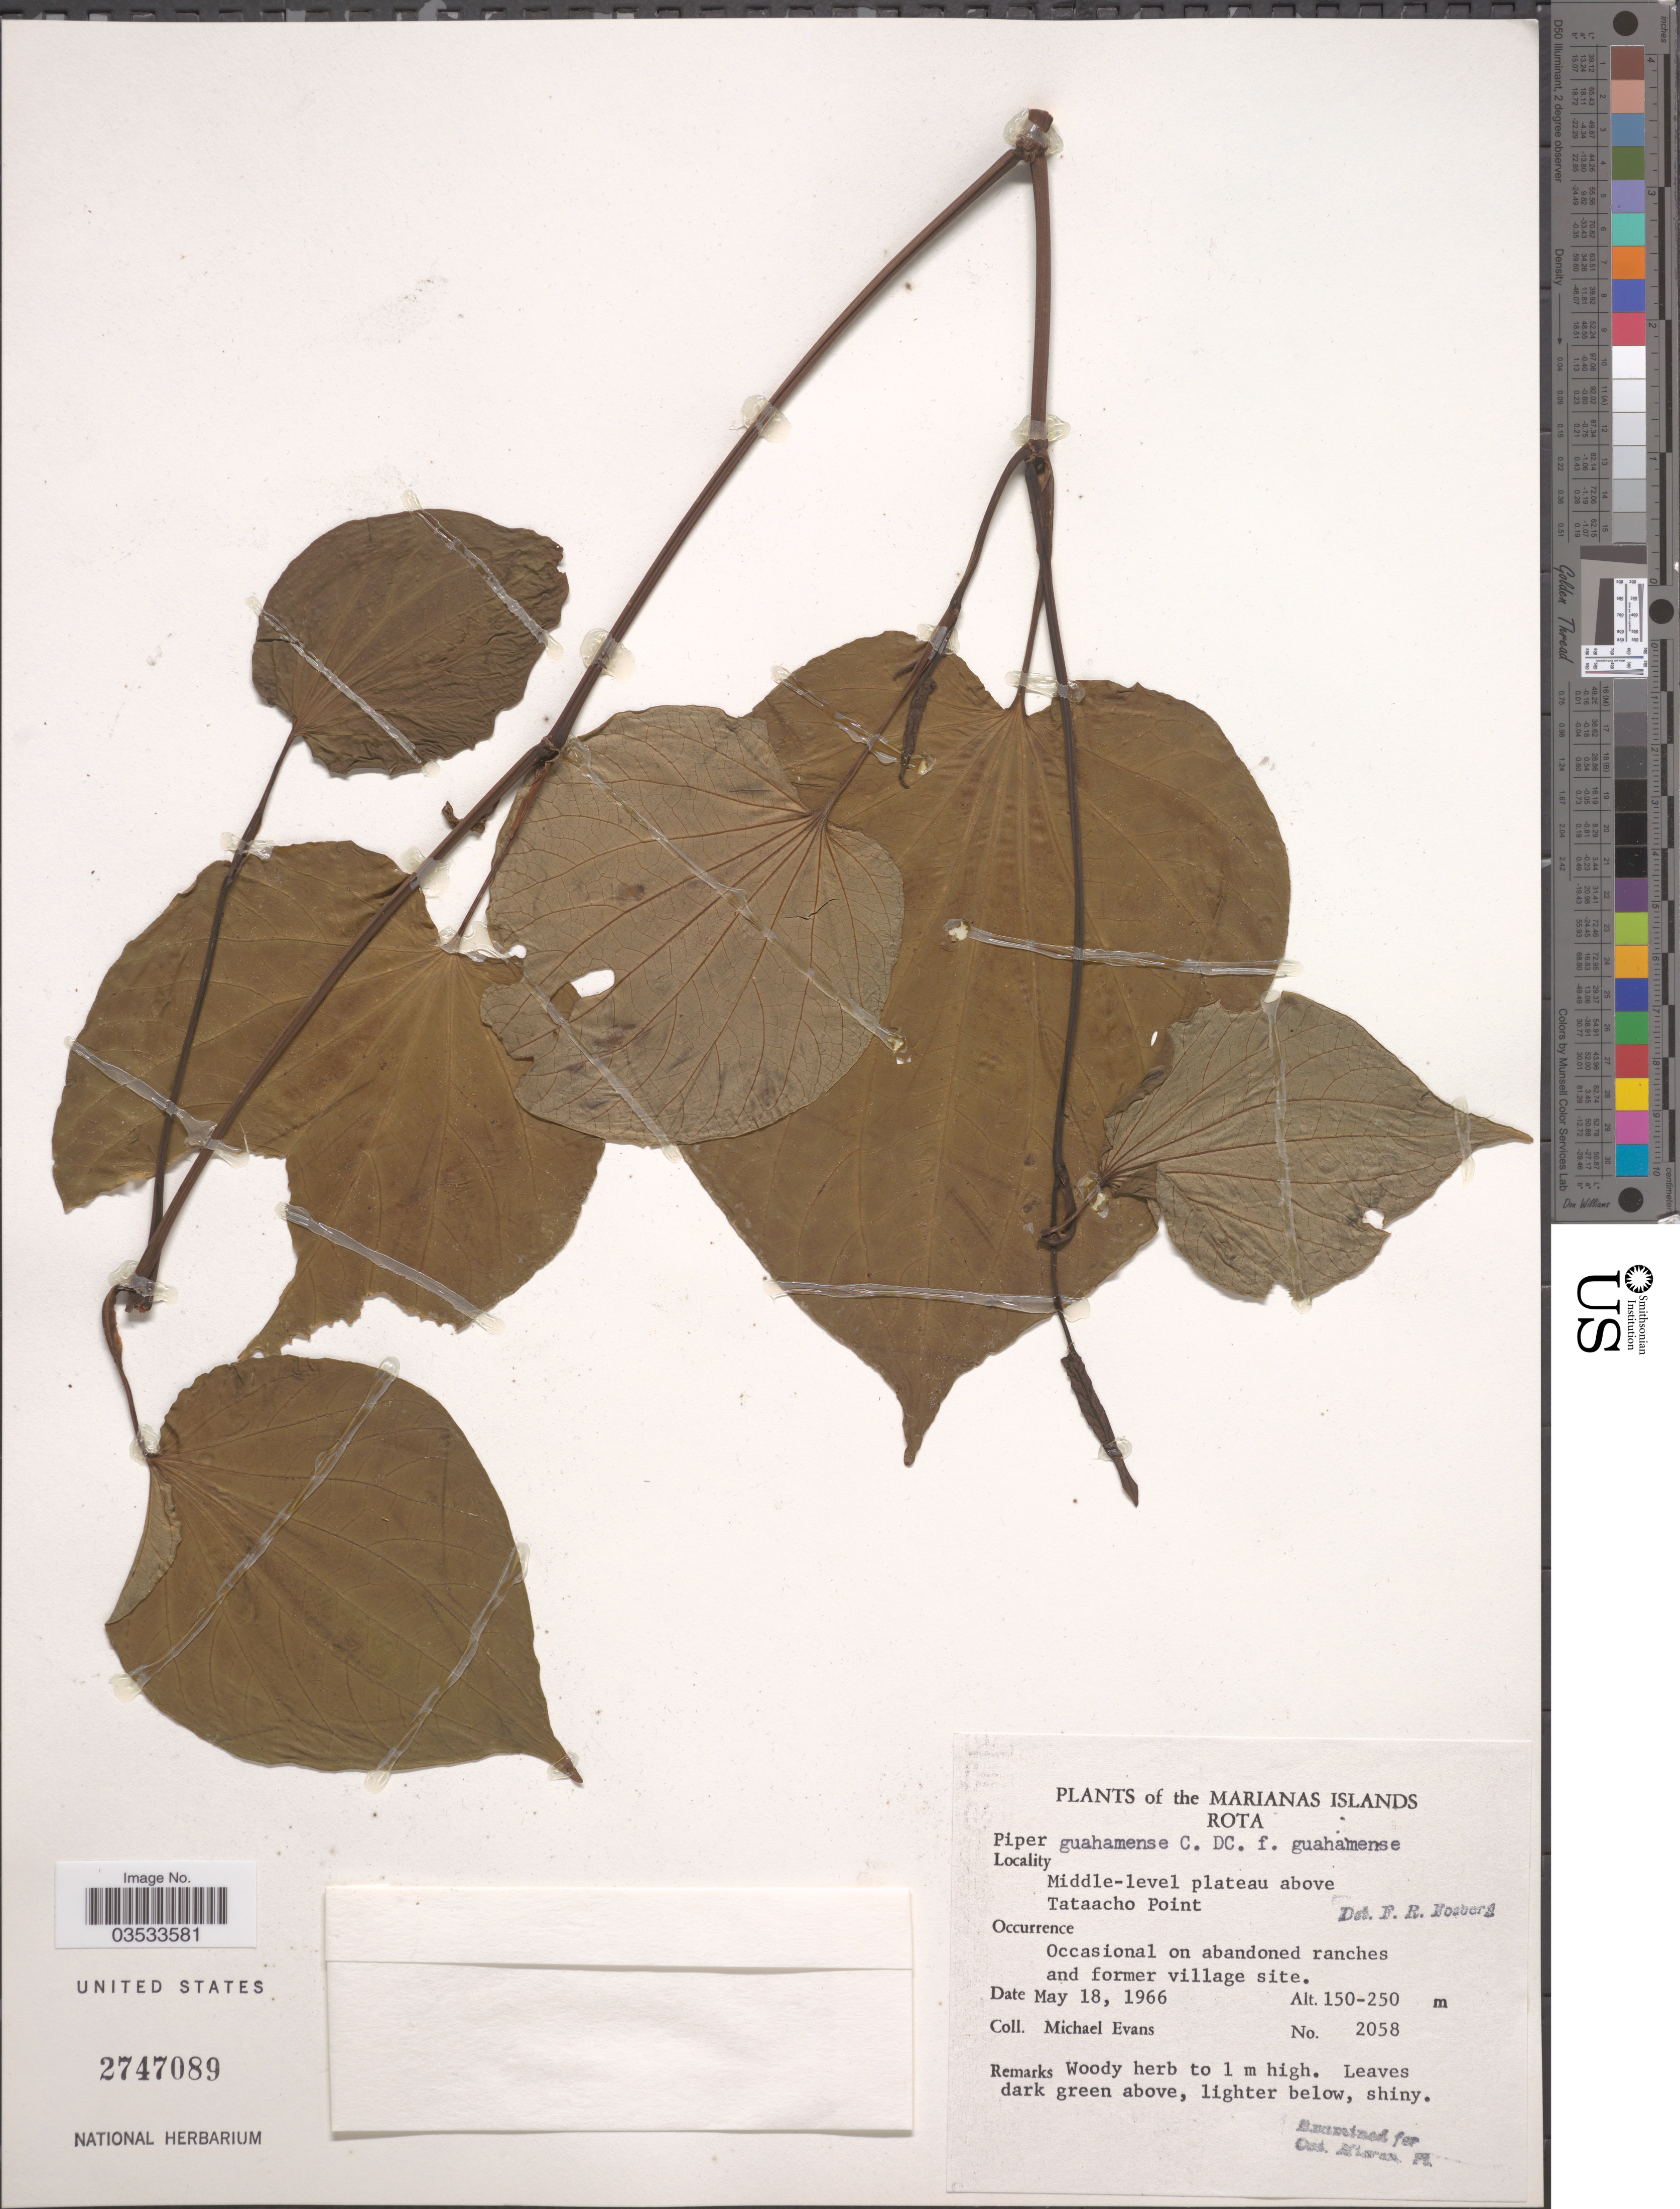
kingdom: Plantae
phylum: Tracheophyta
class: Magnoliopsida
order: Piperales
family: Piperaceae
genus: Piper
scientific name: Piper guahamense f. guahamense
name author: C. DC.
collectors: M. Evans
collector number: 2058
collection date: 1966-05-18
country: Northern Mariana Islands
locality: The Marianas Islands. Rota. Middle-level plateau above Tataacho Point. On abandoned ranches and former village site.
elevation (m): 150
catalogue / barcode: US 2747089